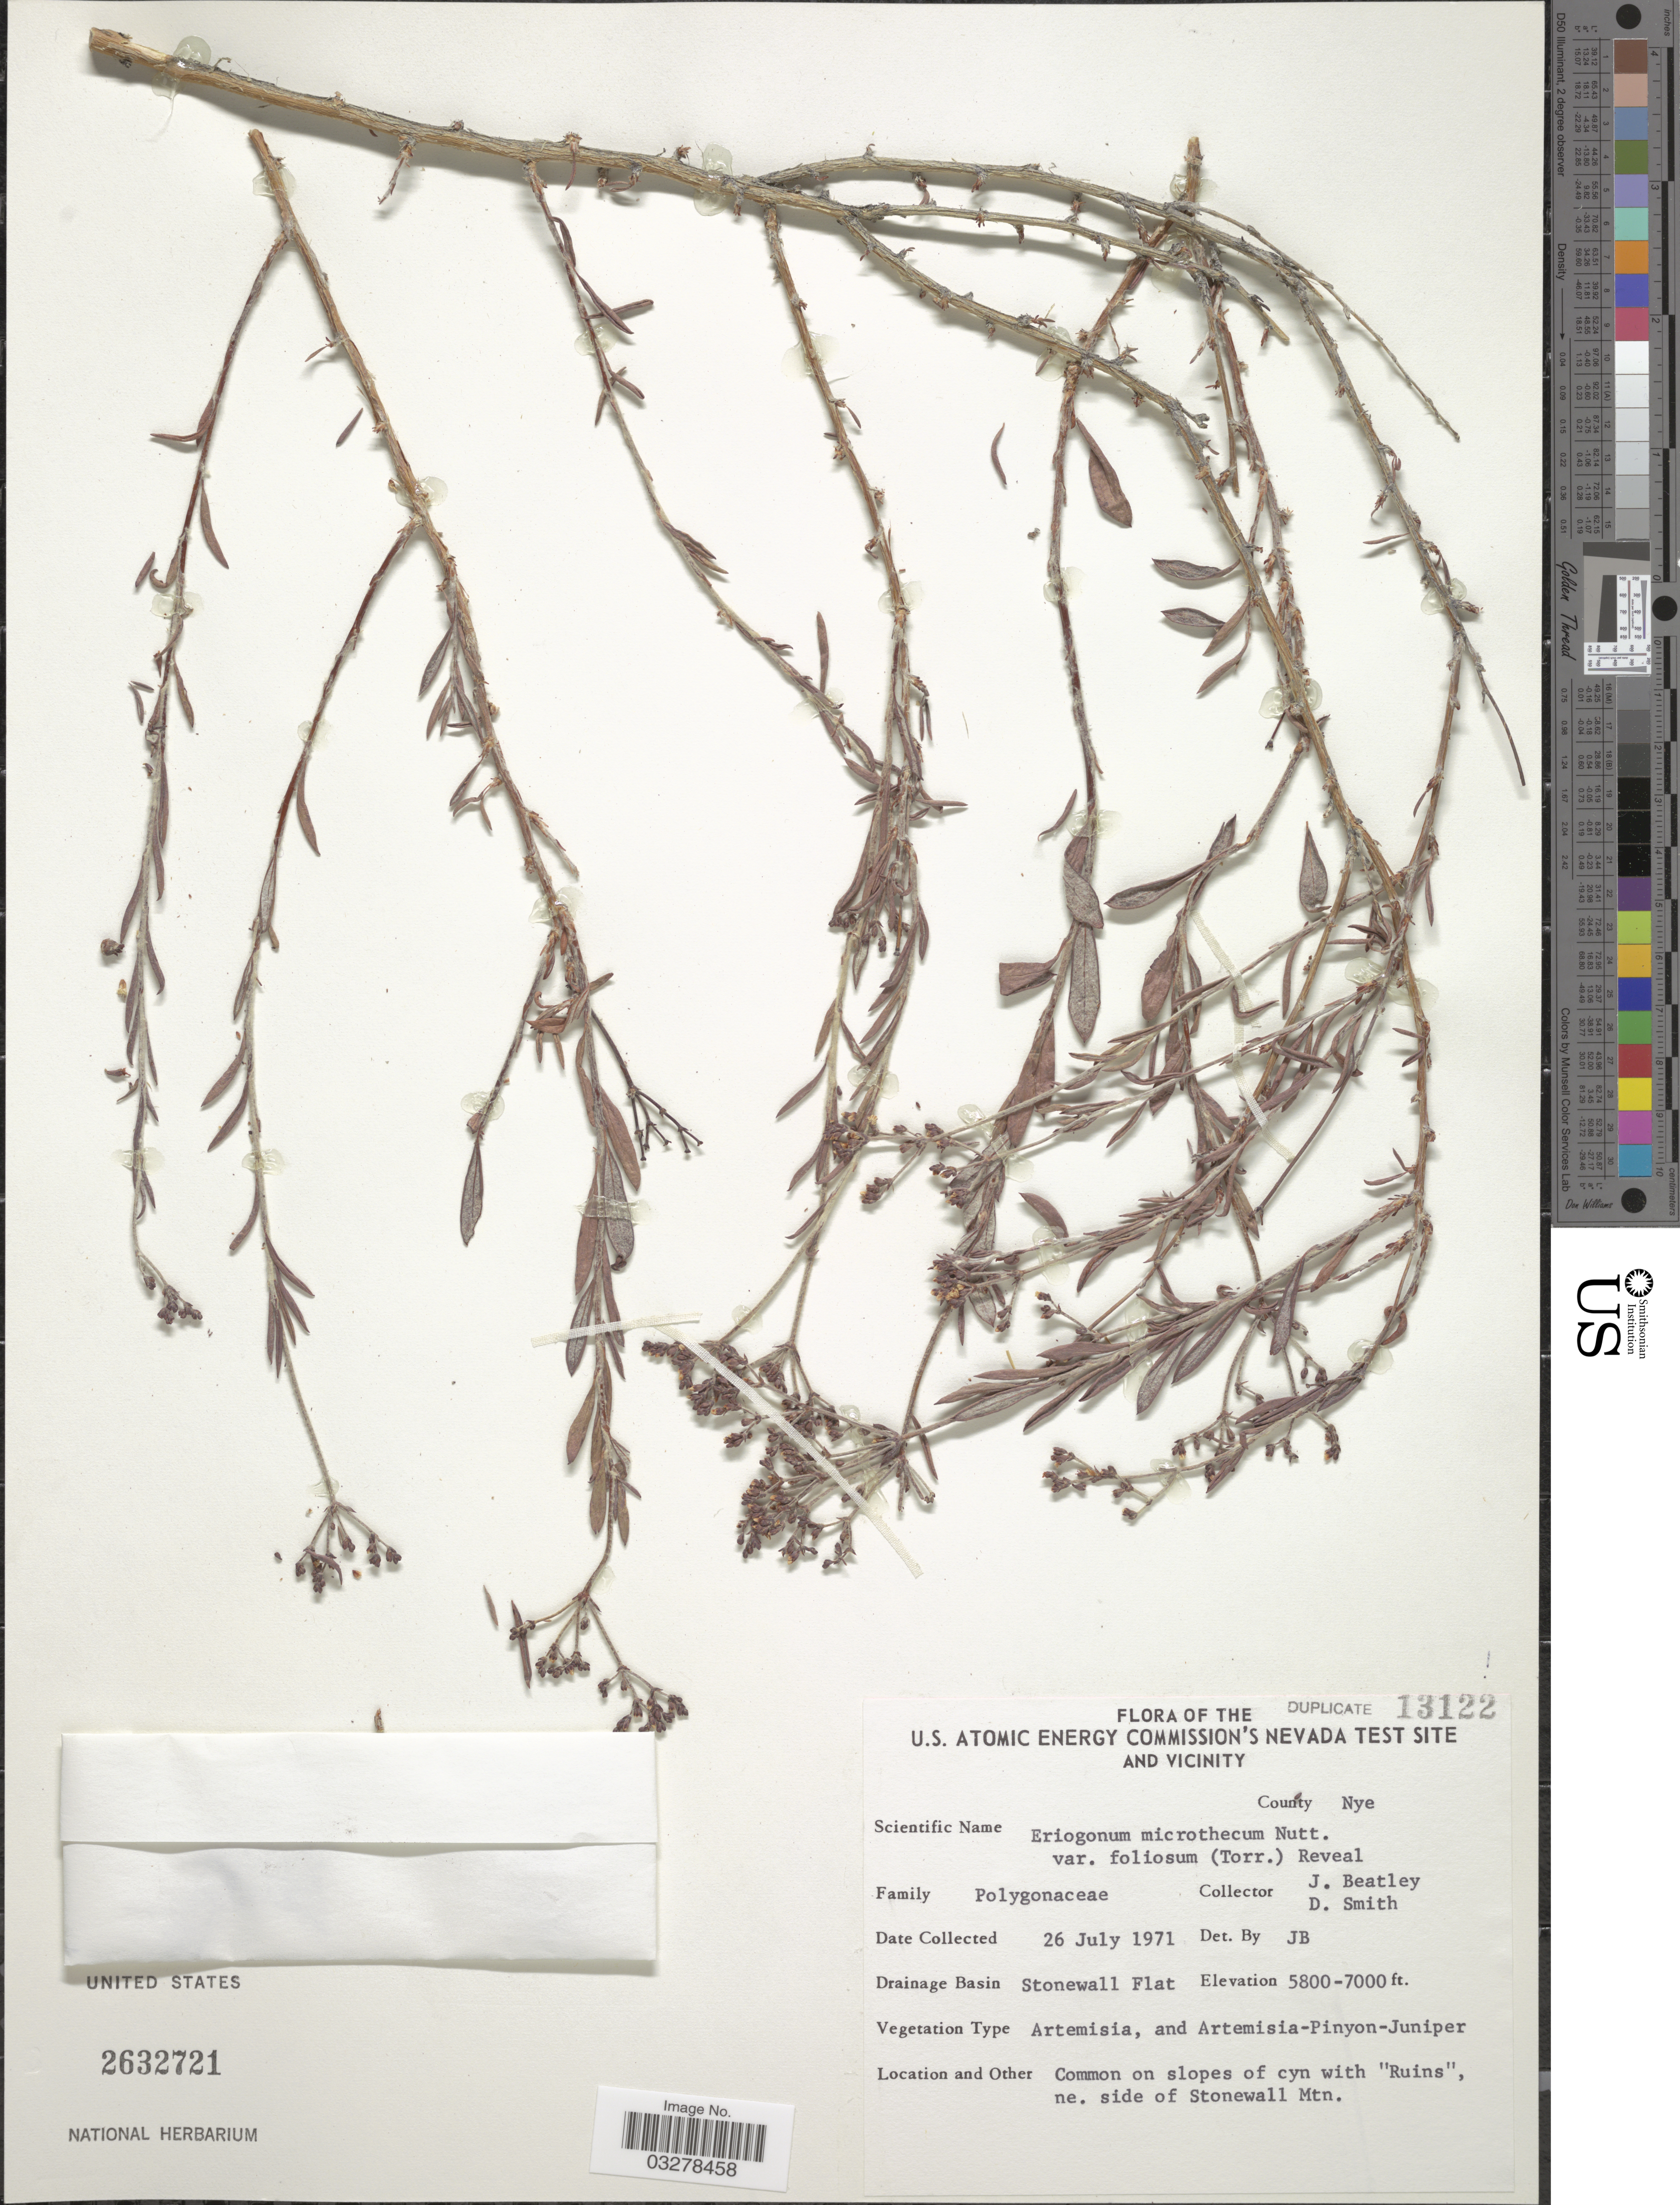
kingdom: Plantae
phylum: Tracheophyta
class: Magnoliopsida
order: Caryophyllales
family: Polygonaceae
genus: Eriogonum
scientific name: Eriogonum microtheca var. foliosum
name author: (Torr. & A. Gray) Reveal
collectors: J. C. Beatley & D. Smith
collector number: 13122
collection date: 1971-07-26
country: United States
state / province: Nevada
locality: U.S. Atomic Energy Commission's Nevada Test Site and Vicinity. County Nye. Drainage Basin Stonewall Flat. Common on slopes of cyn with "Ruins", ne. side of Stonewall Mtn.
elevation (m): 1768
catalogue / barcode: US 2632721